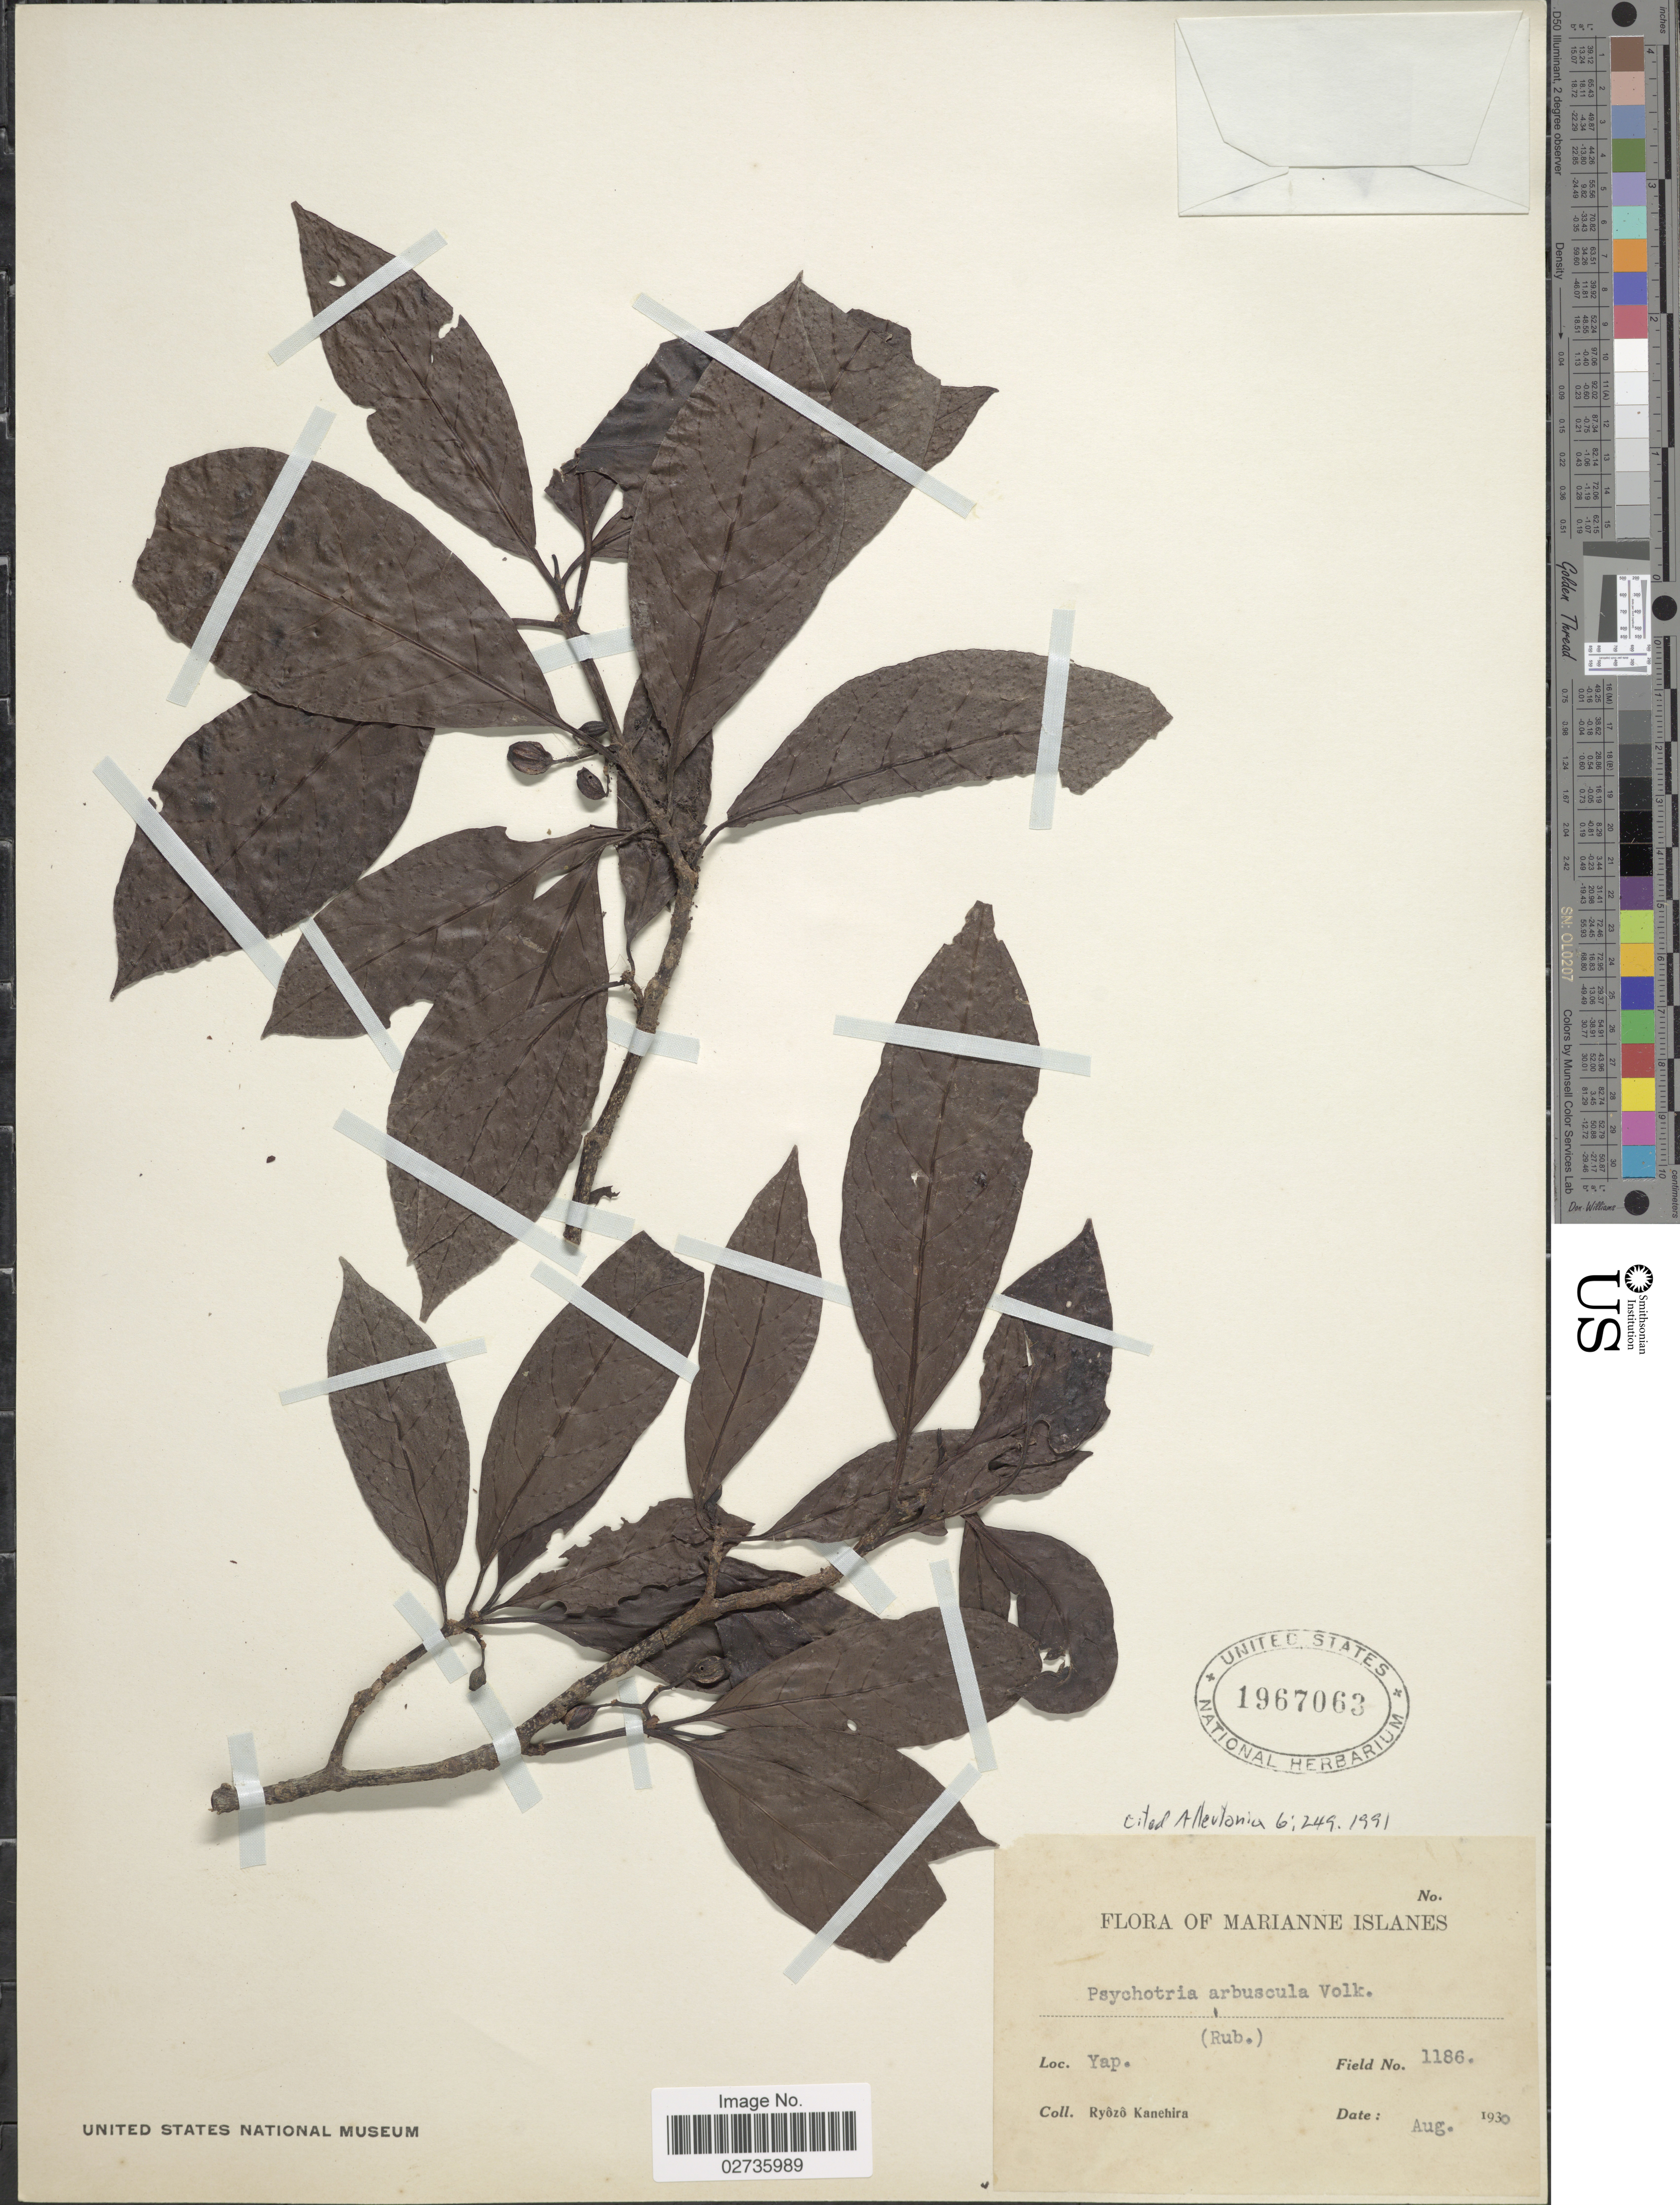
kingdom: Plantae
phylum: Tracheophyta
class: Magnoliopsida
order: Gentianales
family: Rubiaceae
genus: Psychotria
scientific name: Psychotria arbuscula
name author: Volkens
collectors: R. Kanehira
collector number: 1186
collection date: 1930-08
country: Micronesia, Federated States of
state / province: Yap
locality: Marianne Islands.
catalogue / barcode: US 1967063